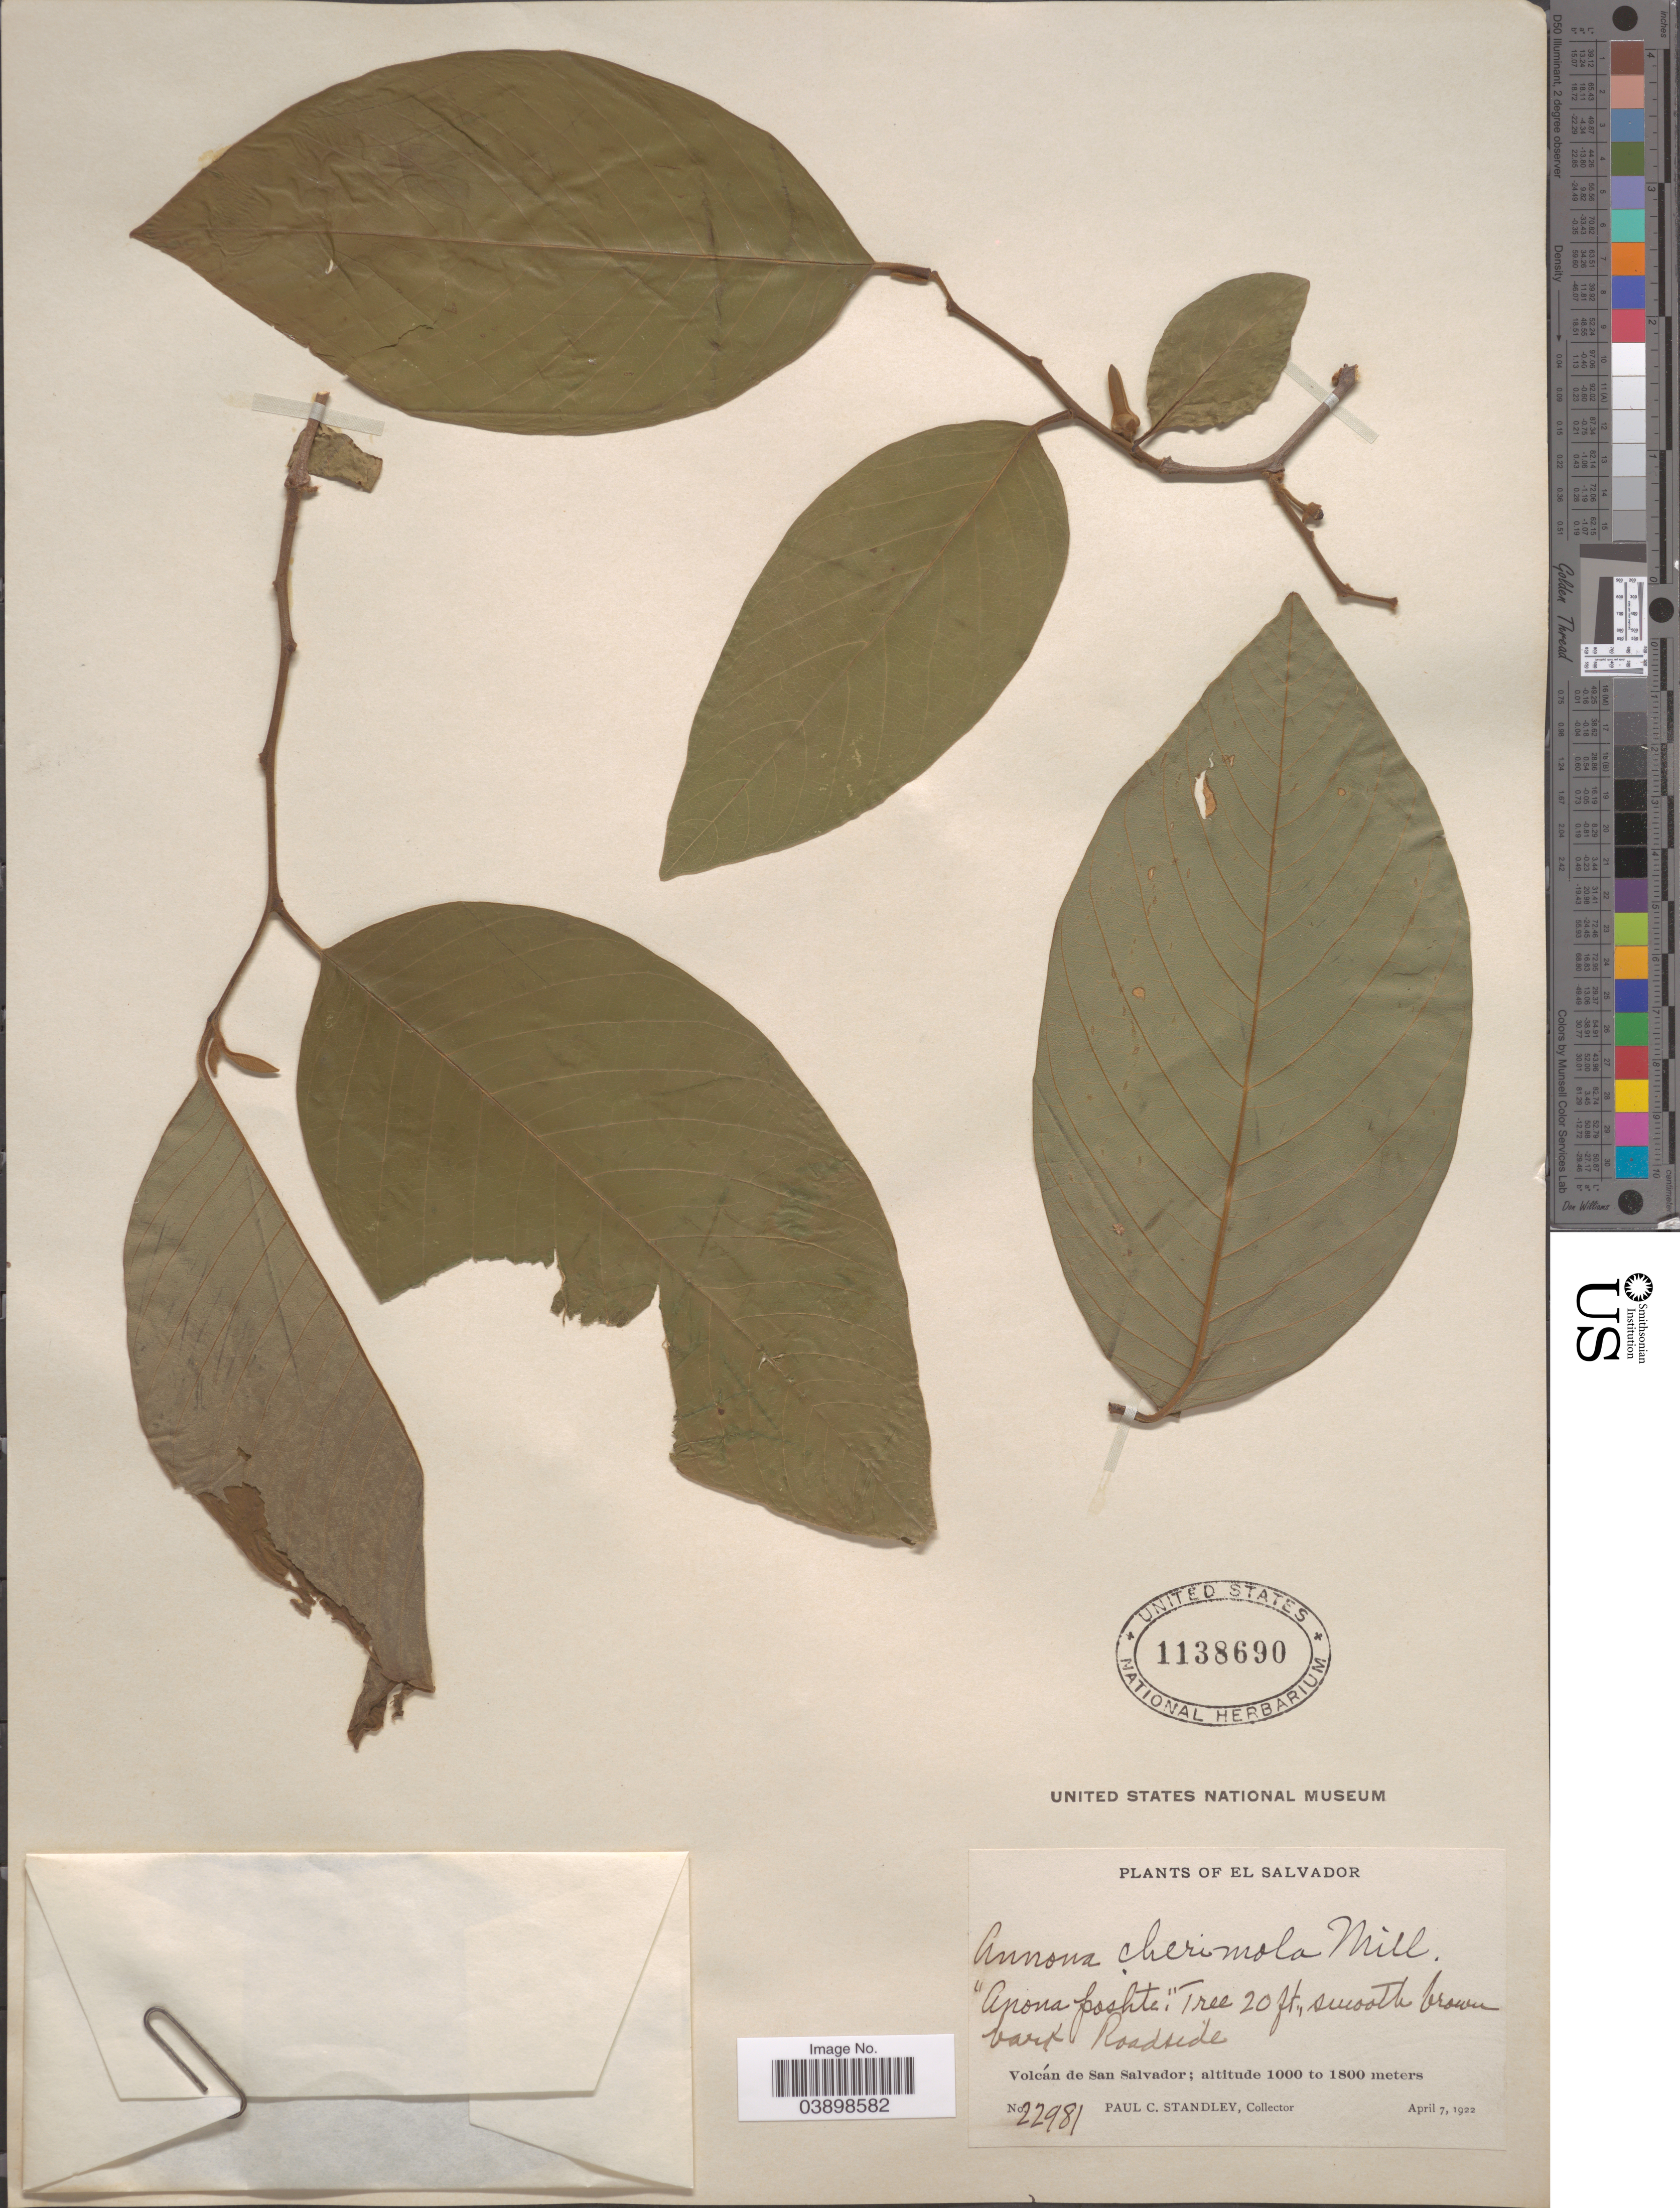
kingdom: Plantae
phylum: Tracheophyta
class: Magnoliopsida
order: Magnoliales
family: Annonaceae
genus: Annona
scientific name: Annona cherimola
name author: Mill.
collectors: P. C. Standley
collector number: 22981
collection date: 1922-04-07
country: El Salvador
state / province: San Salvador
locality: Volcán de San Salvador.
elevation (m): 1000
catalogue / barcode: US 1138690